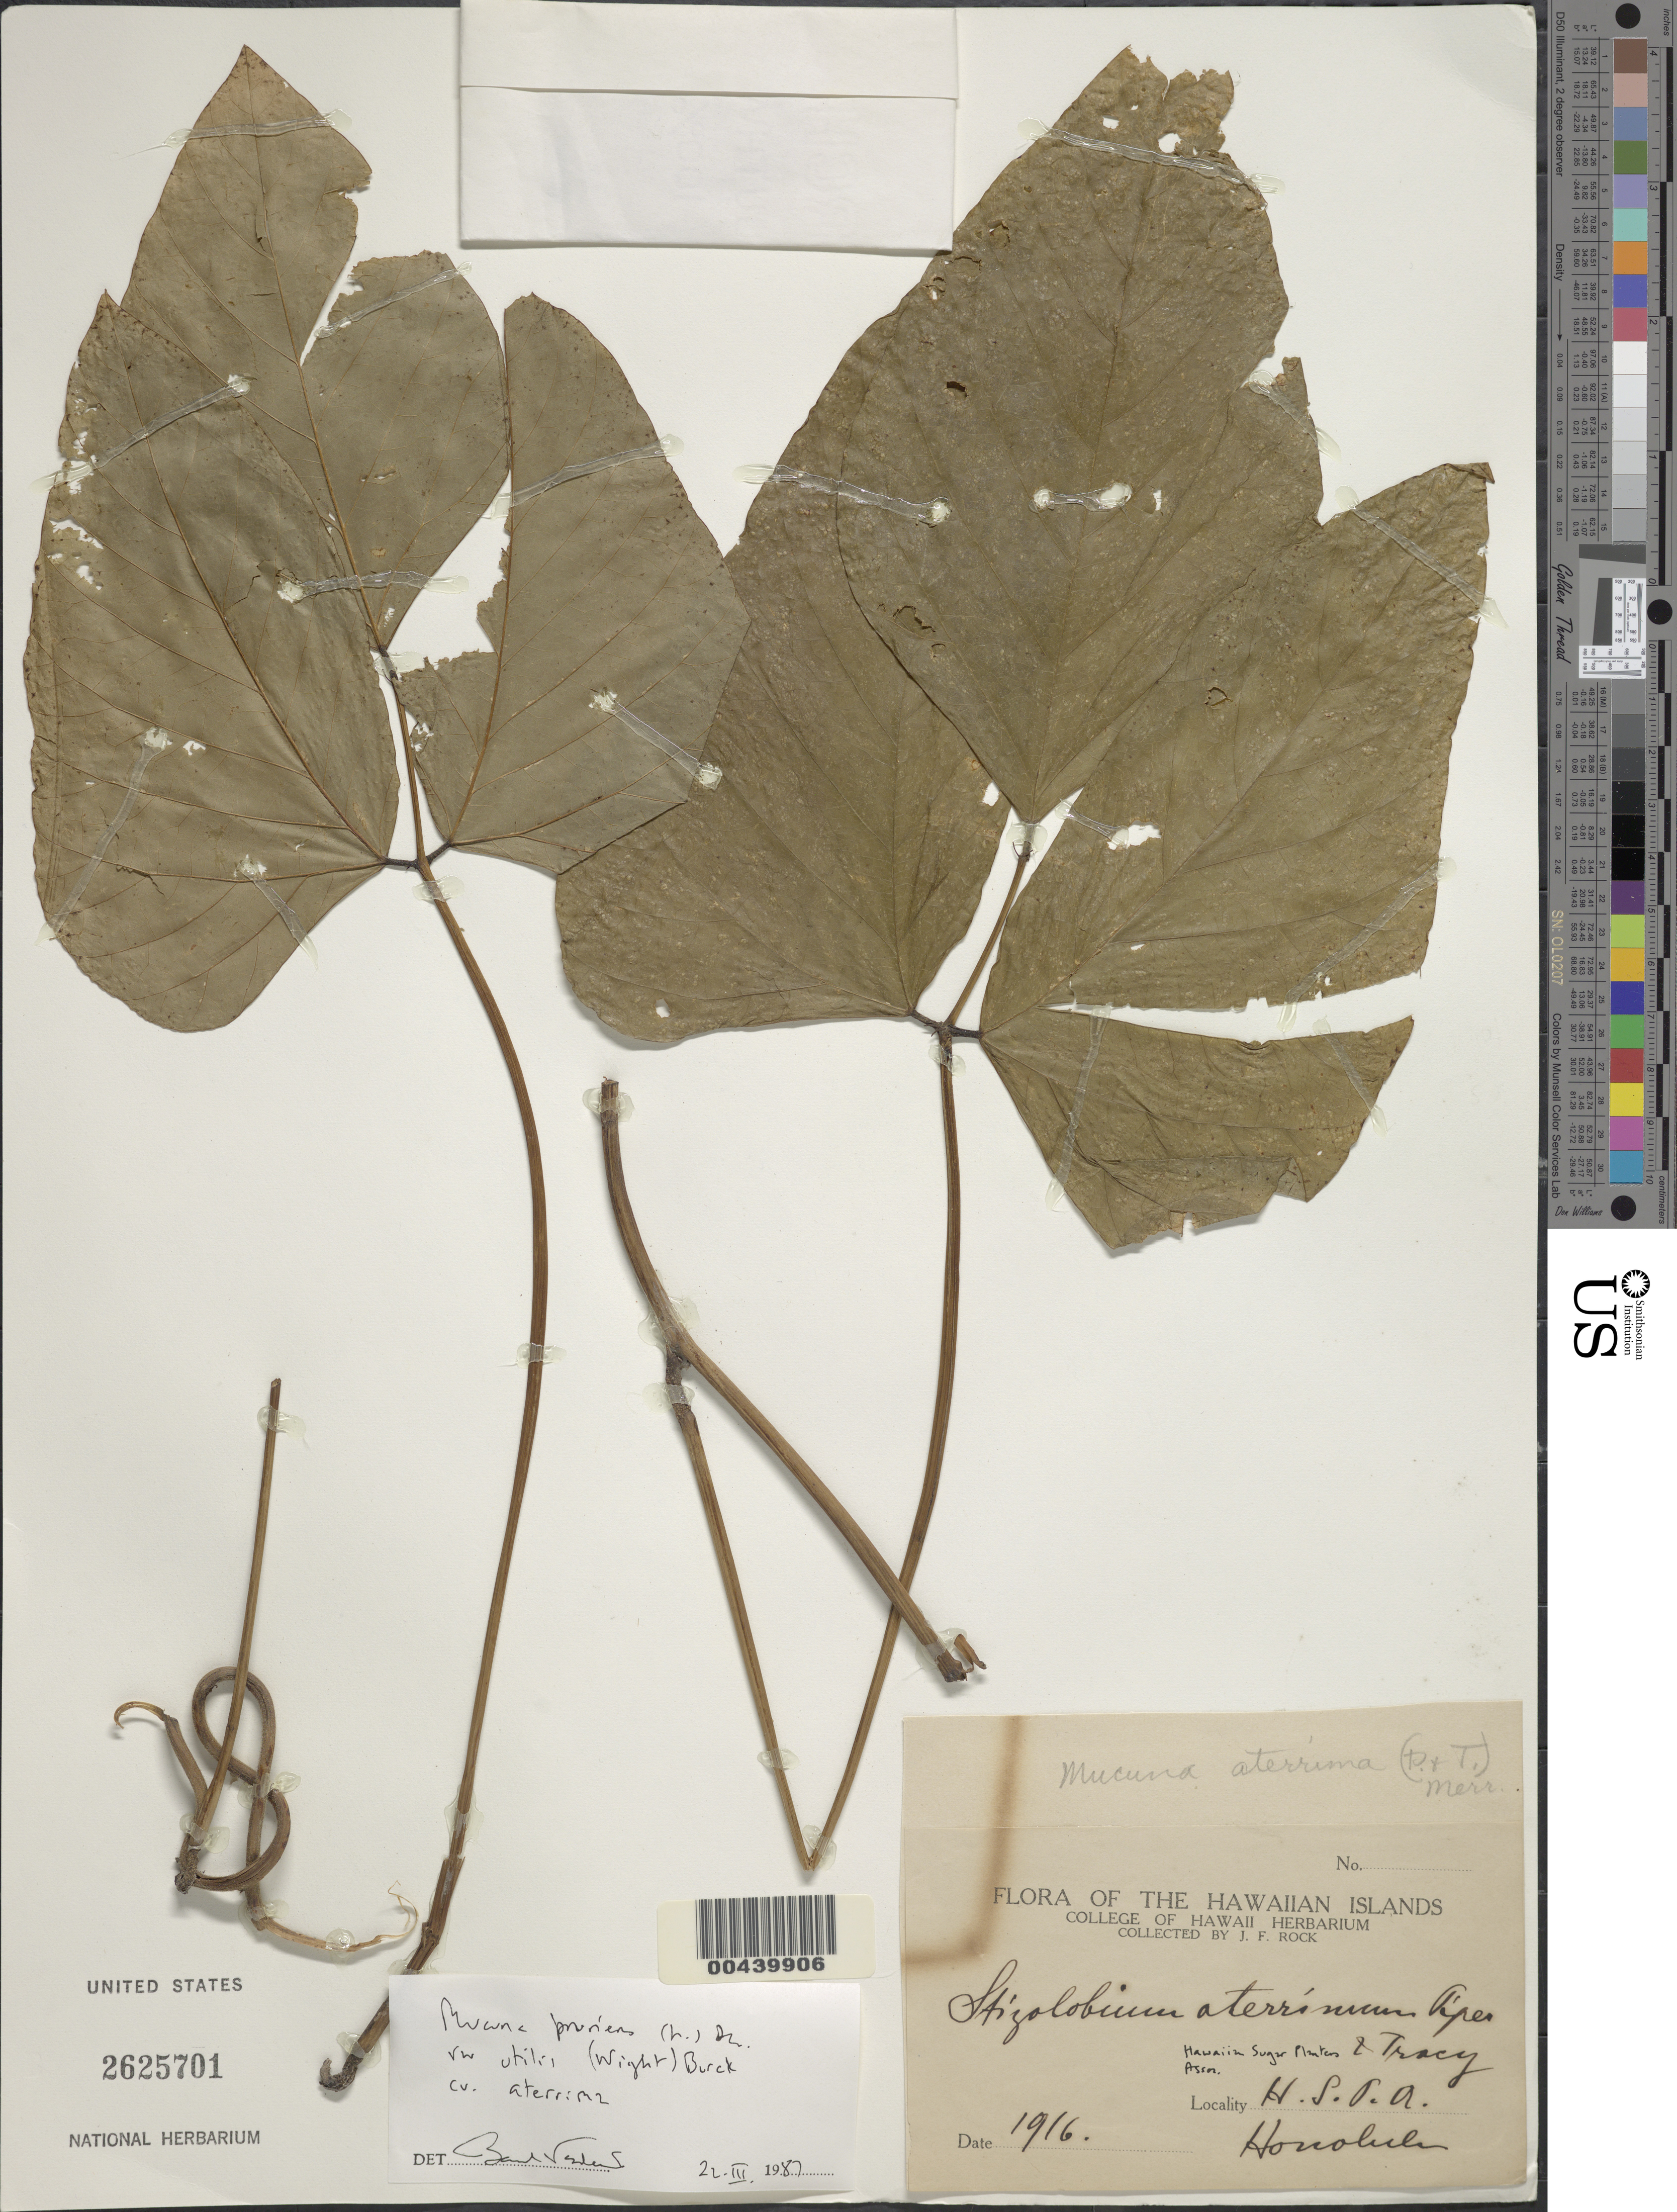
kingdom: Plantae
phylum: Tracheophyta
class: Magnoliopsida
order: Fabales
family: Fabaceae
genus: Mucuna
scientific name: Mucuna pruriens var. utilis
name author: (Wall. ex Wight) Baker ex Burck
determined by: Sanders, B.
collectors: J. F. Rock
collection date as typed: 1916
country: United States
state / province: Hawaii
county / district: Hawaii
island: Hawaii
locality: Hawaiian Sugar Planters Association, Honolul[u?]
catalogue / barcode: US 2625701